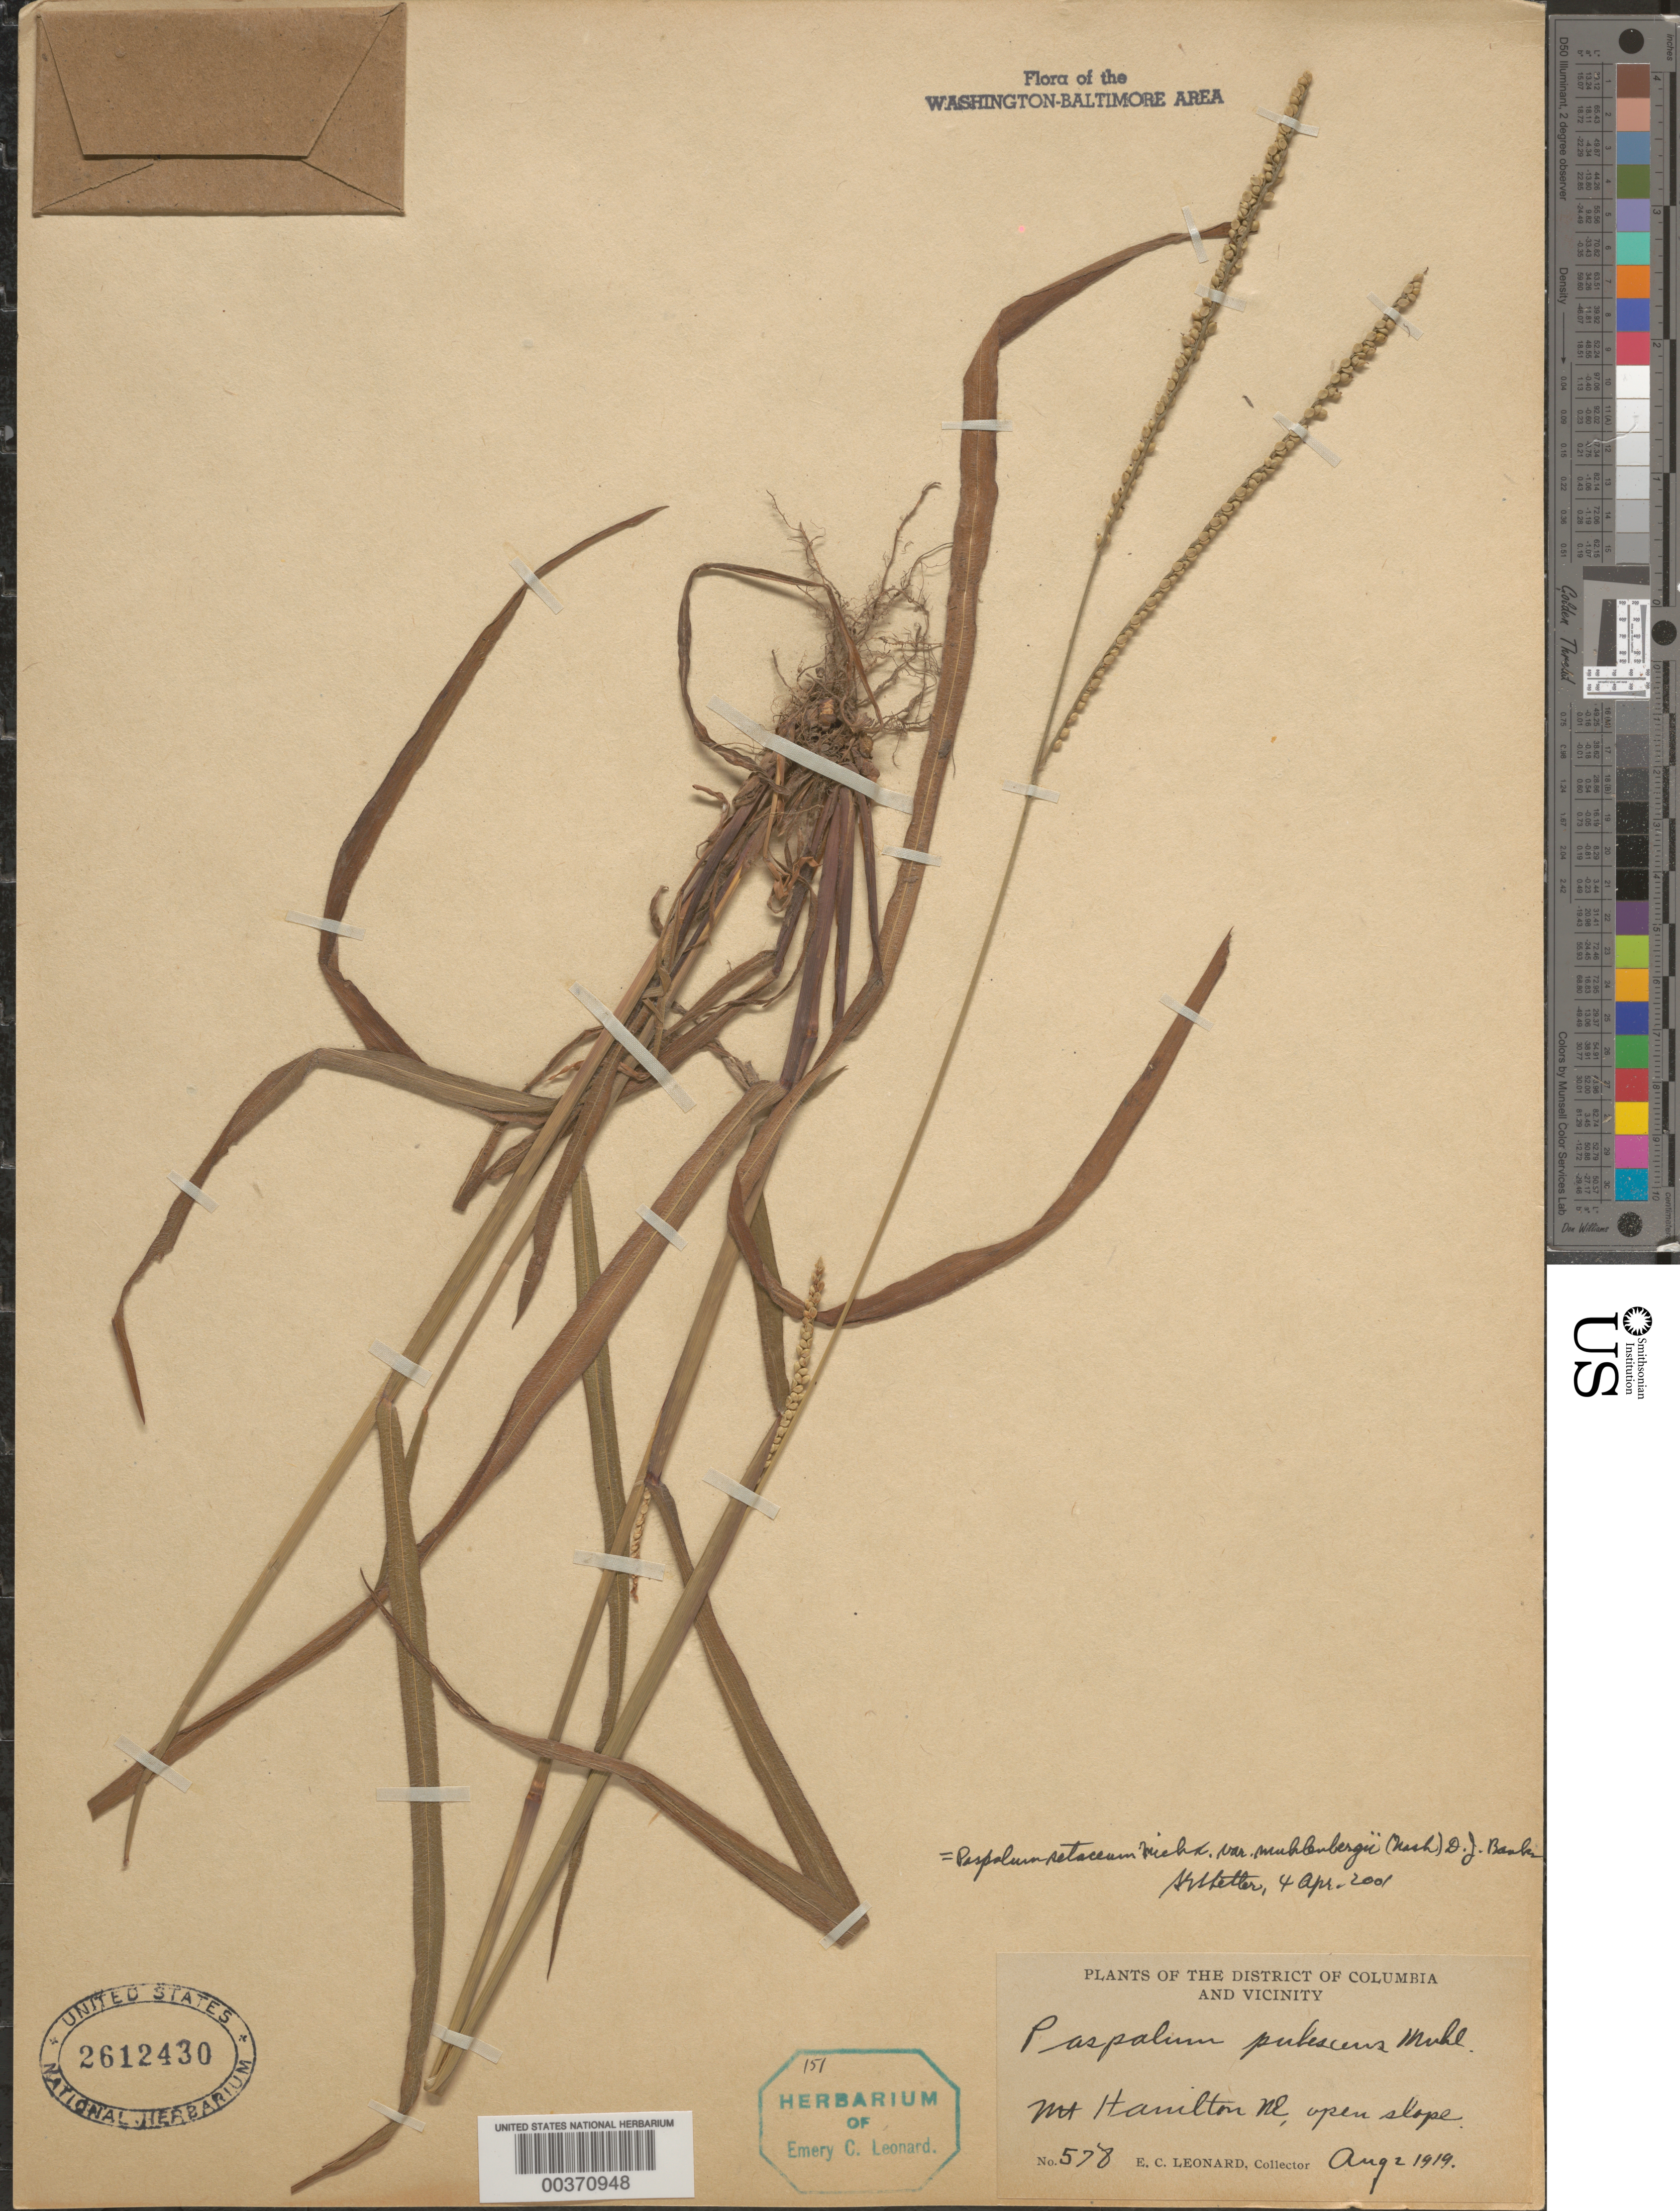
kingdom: Plantae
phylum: Tracheophyta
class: Liliopsida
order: Poales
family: Poaceae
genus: Paspalum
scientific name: Paspalum setaceum var. muhlenbergii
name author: (Nash) D.J. Banks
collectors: E. C. Leonard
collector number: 578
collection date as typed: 02 Aug 1919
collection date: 1919-08-02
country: United States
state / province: District of Columbia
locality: Mount Hamilton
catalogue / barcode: US 2612430